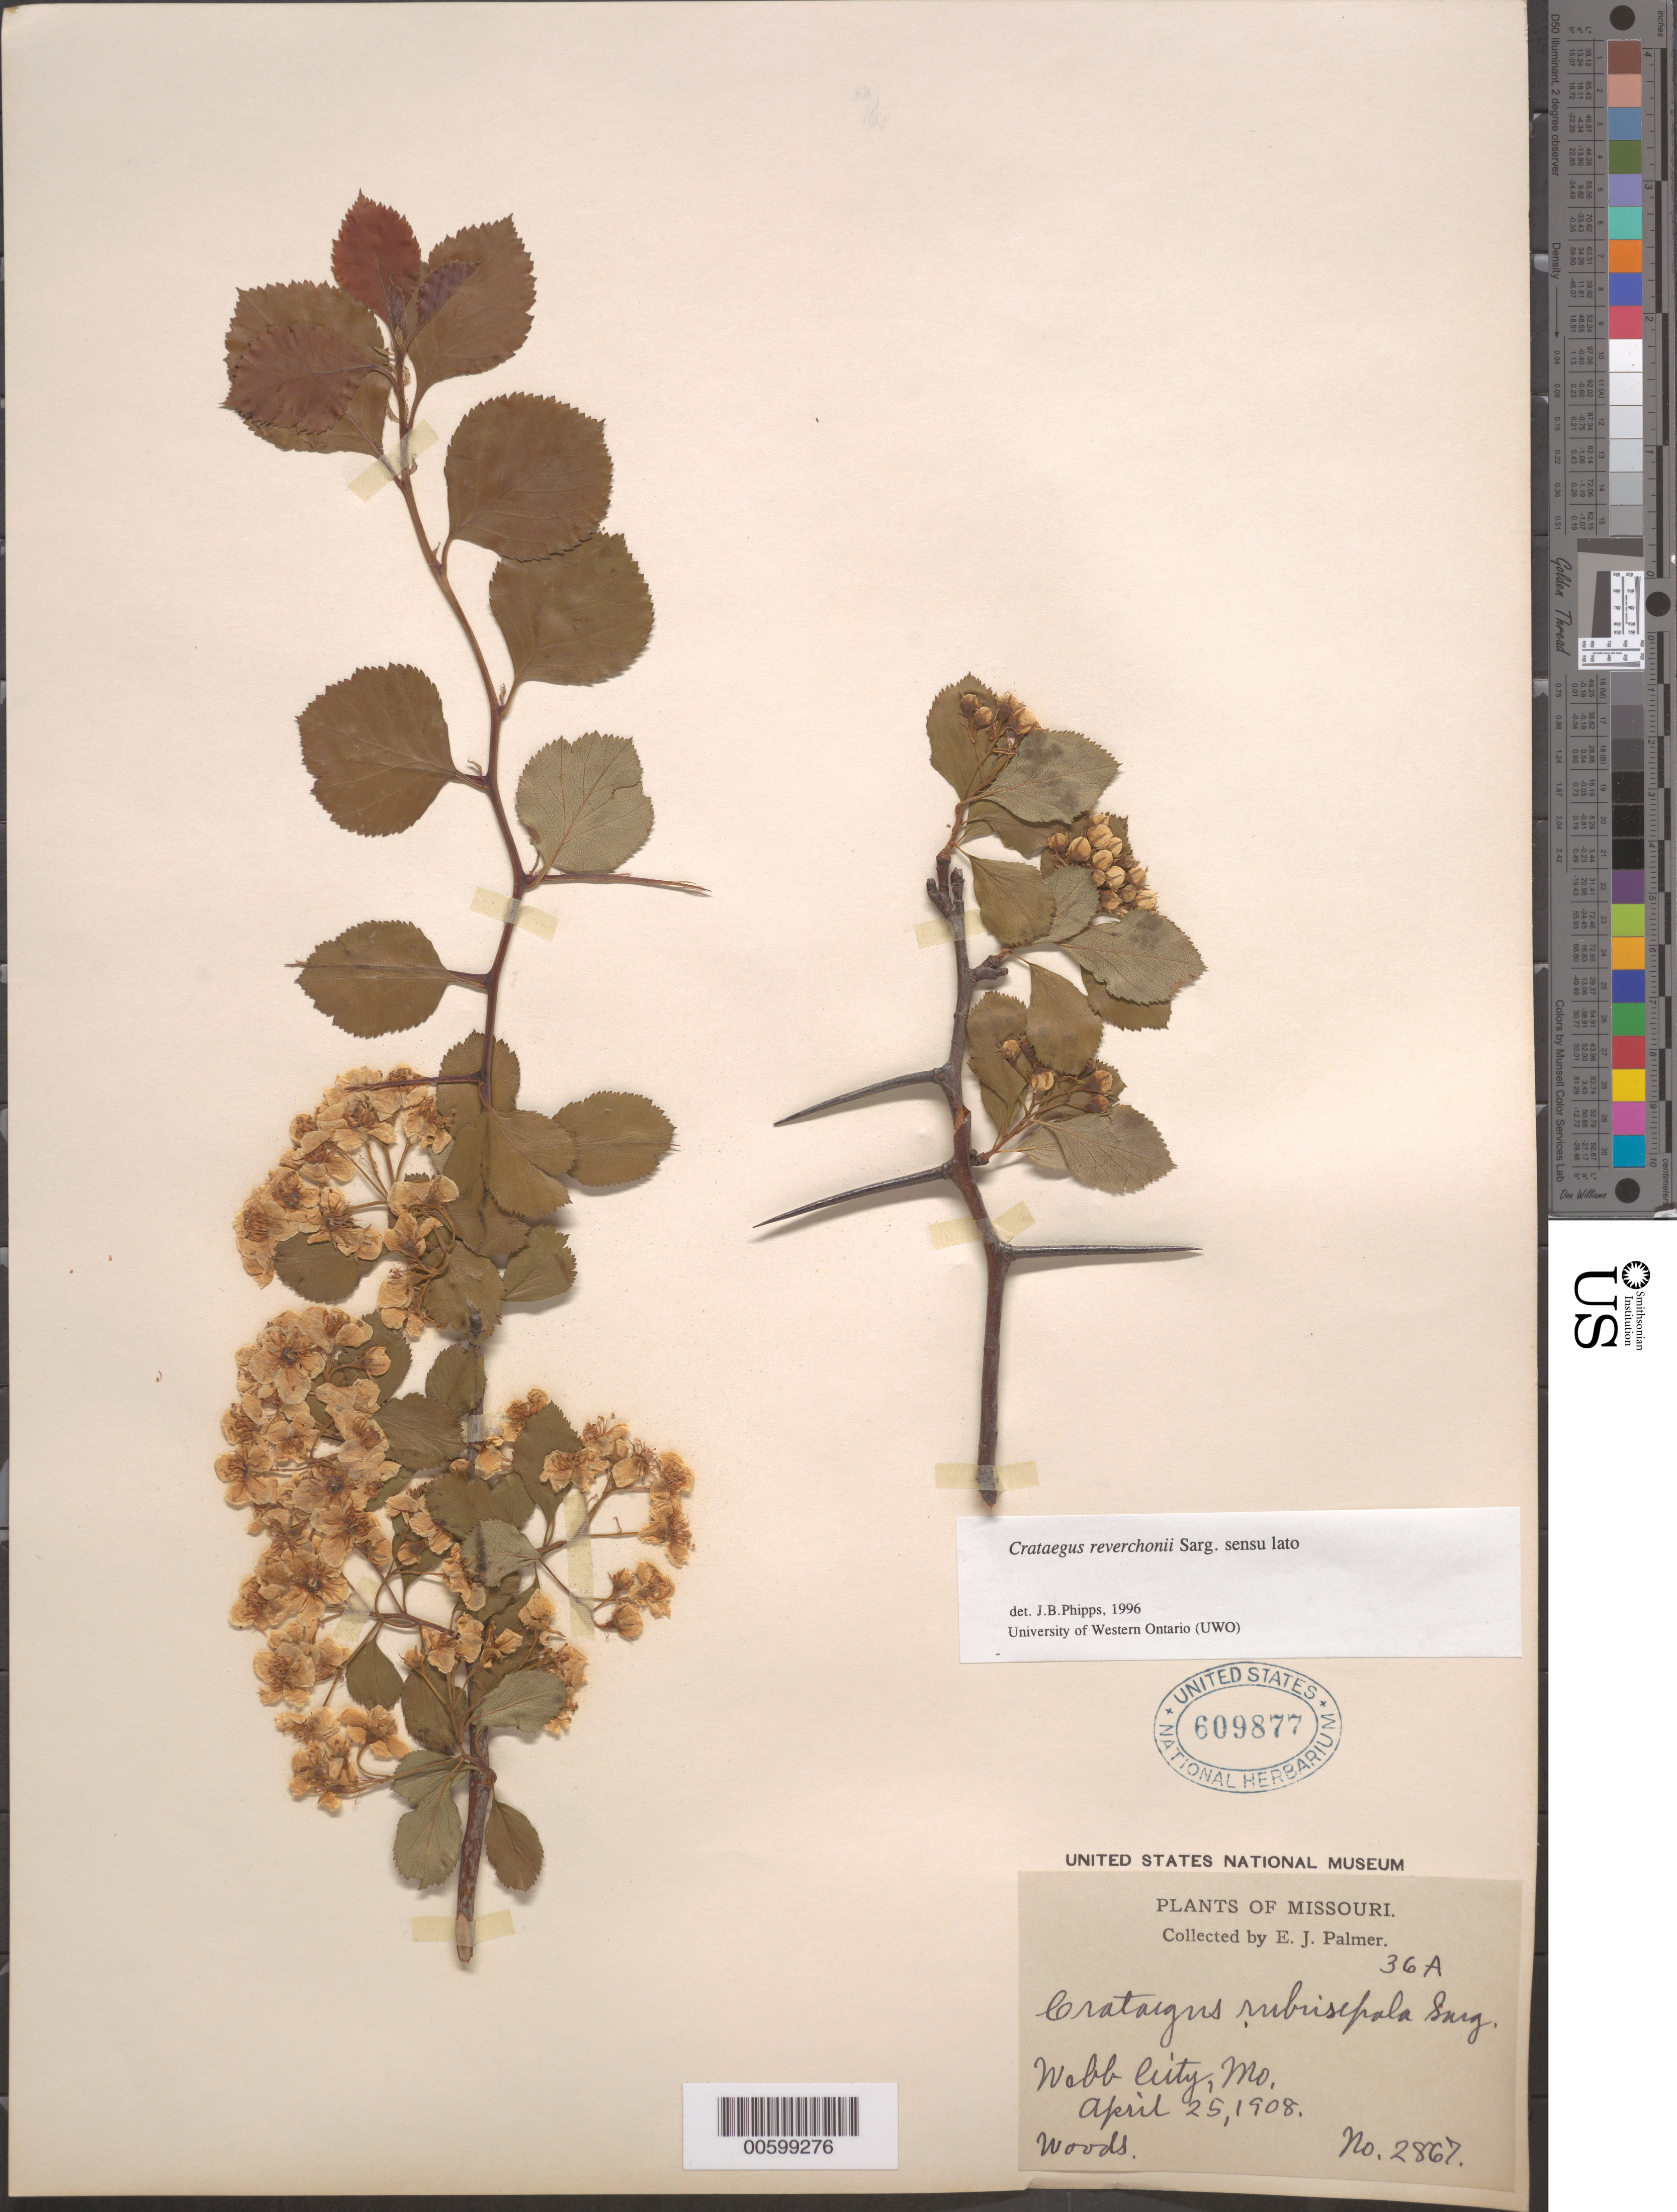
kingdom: Plantae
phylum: Tracheophyta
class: Magnoliopsida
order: Rosales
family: Rosaceae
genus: Crataegus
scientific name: Crataegus reverchonii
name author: Sarg.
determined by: Phipps, James B., (UWO), University of Western Ontario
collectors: E. J. Palmer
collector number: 2867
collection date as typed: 25 Apr 1908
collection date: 1908-04-25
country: United States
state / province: Missouri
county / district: Jasper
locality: Webb City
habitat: Woods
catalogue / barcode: US 609877